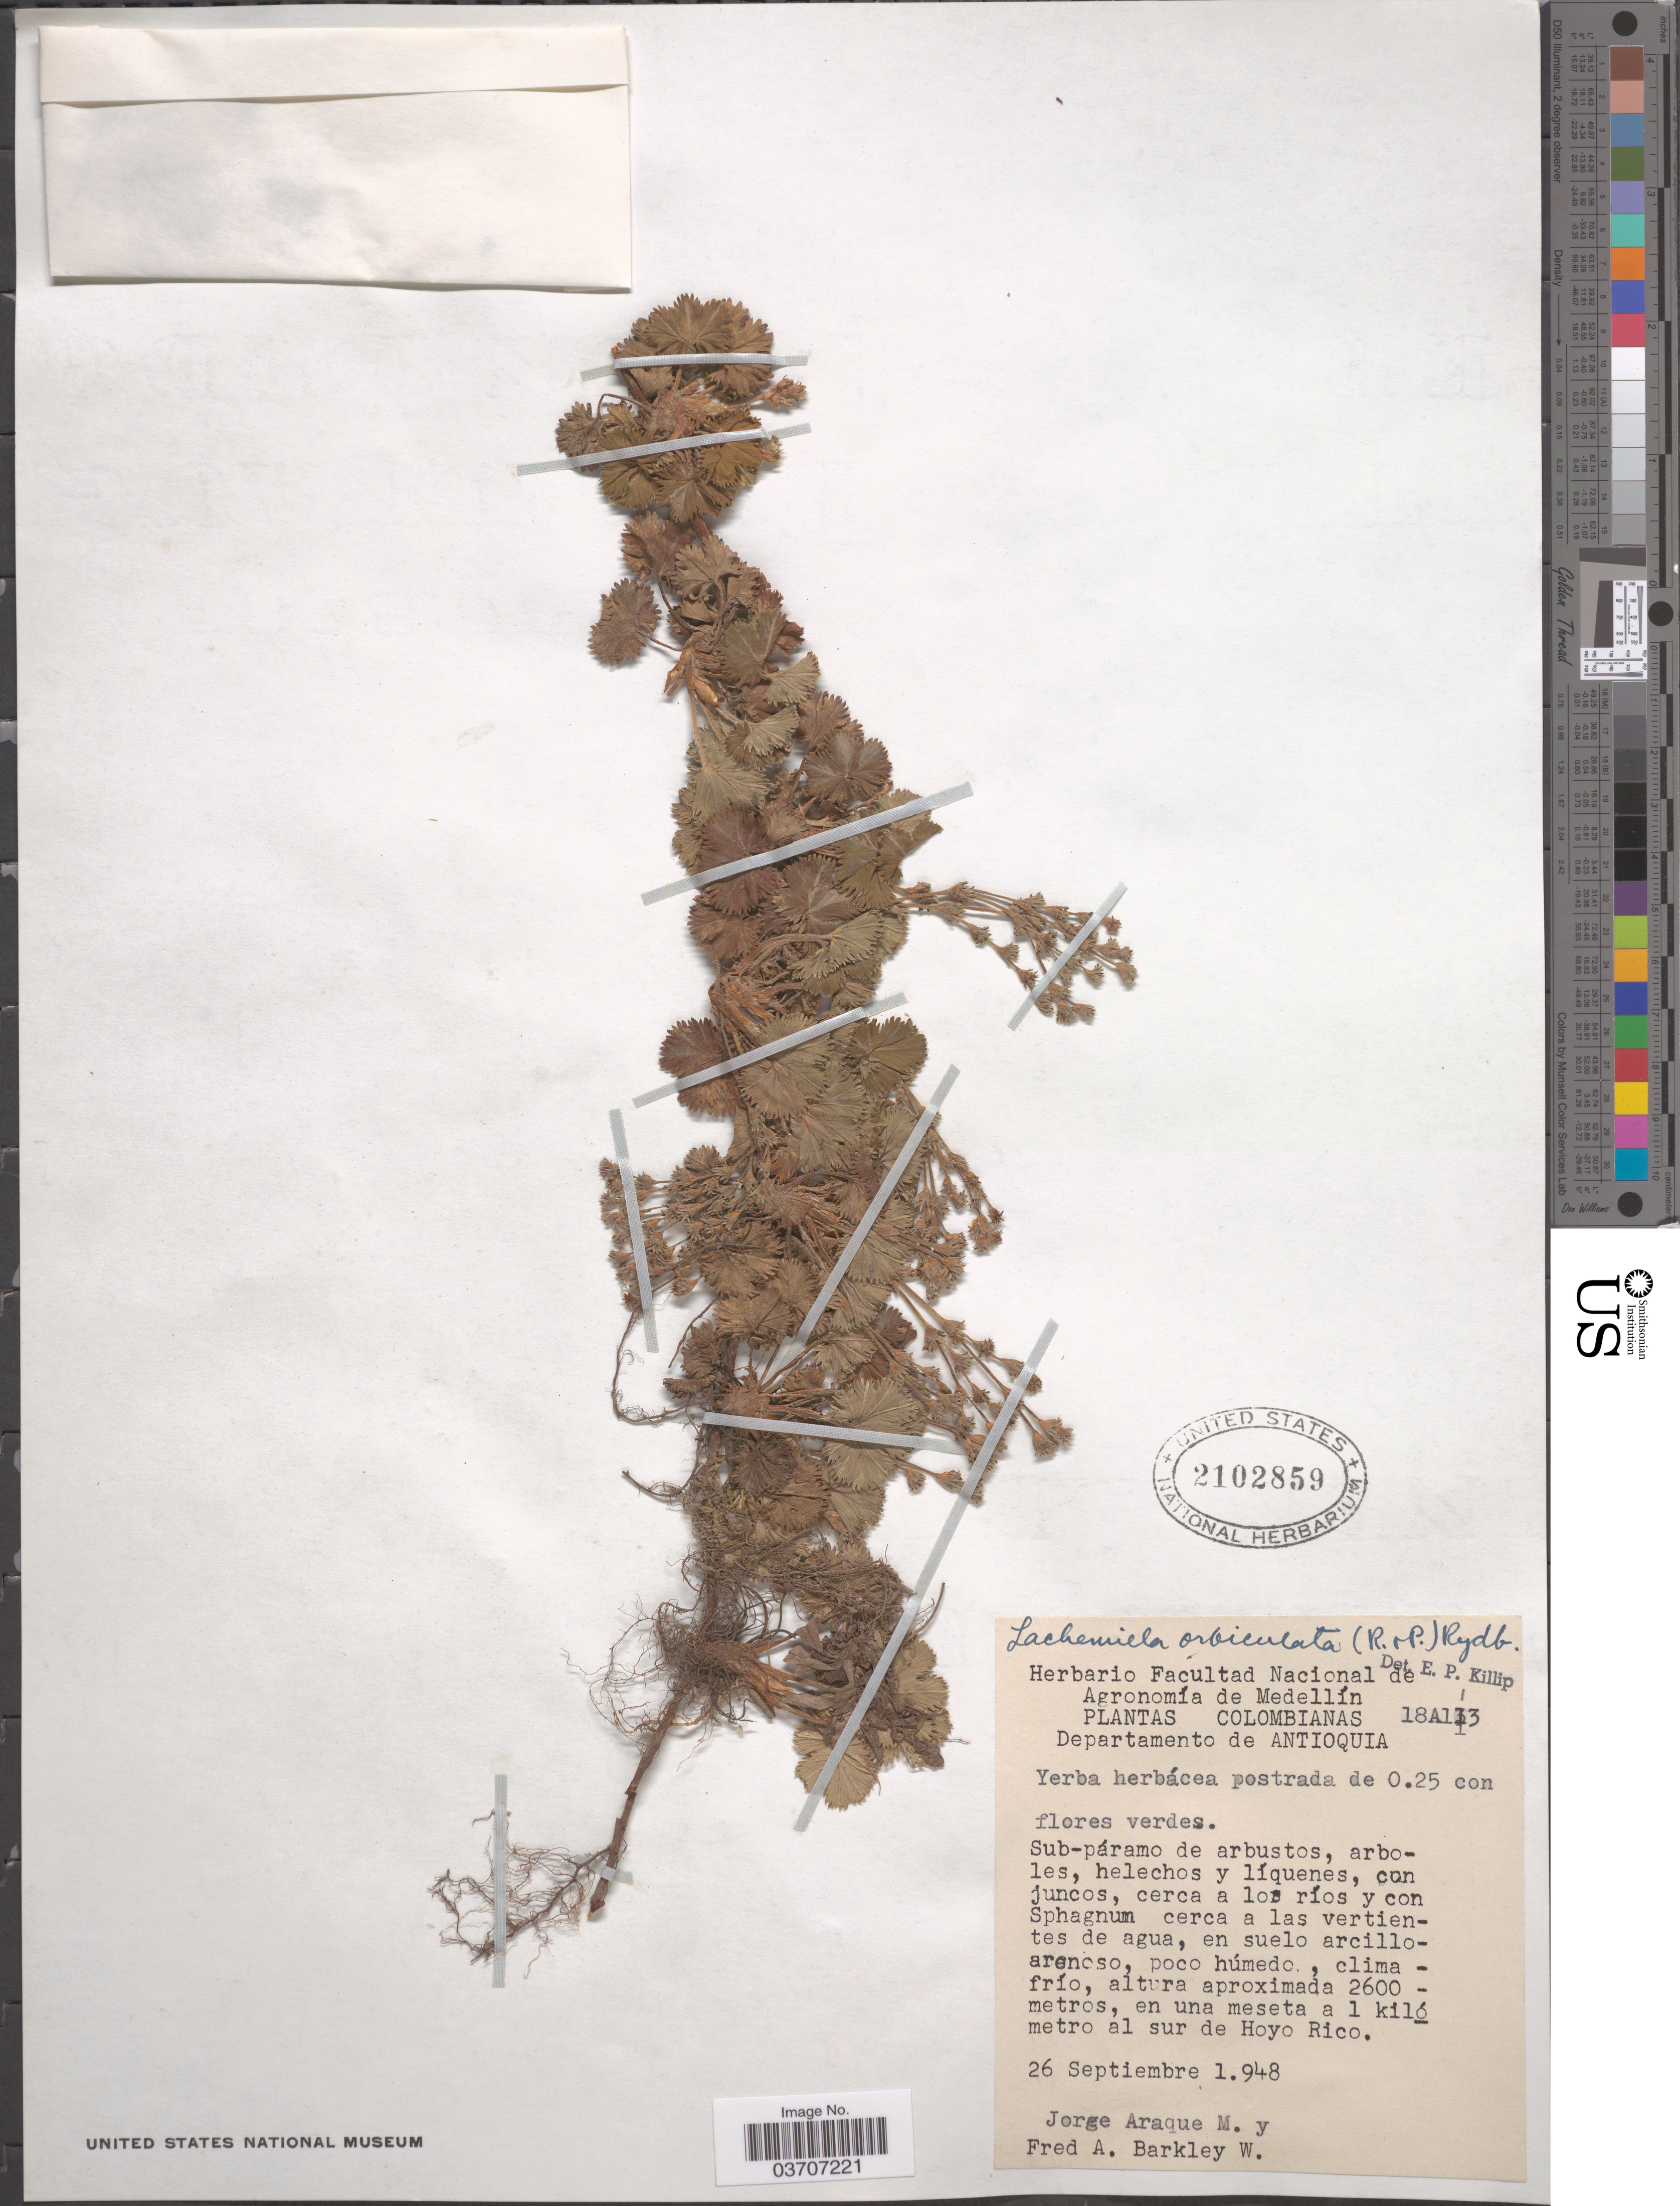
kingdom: Plantae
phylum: Tracheophyta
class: Magnoliopsida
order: Rosales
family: Rosaceae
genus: Lachemilla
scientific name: Lachemilla orbiculata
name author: (Ruiz & Pav.) Rydb.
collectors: J. Araque Molina & F. Barkley W.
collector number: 18A113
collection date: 1948-09-26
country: Colombia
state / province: Antioquia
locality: Departamento de Antioquia. En una meseta a 1 kilómetro al sur de Hoyo Rico.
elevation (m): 2600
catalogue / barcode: US 2102859